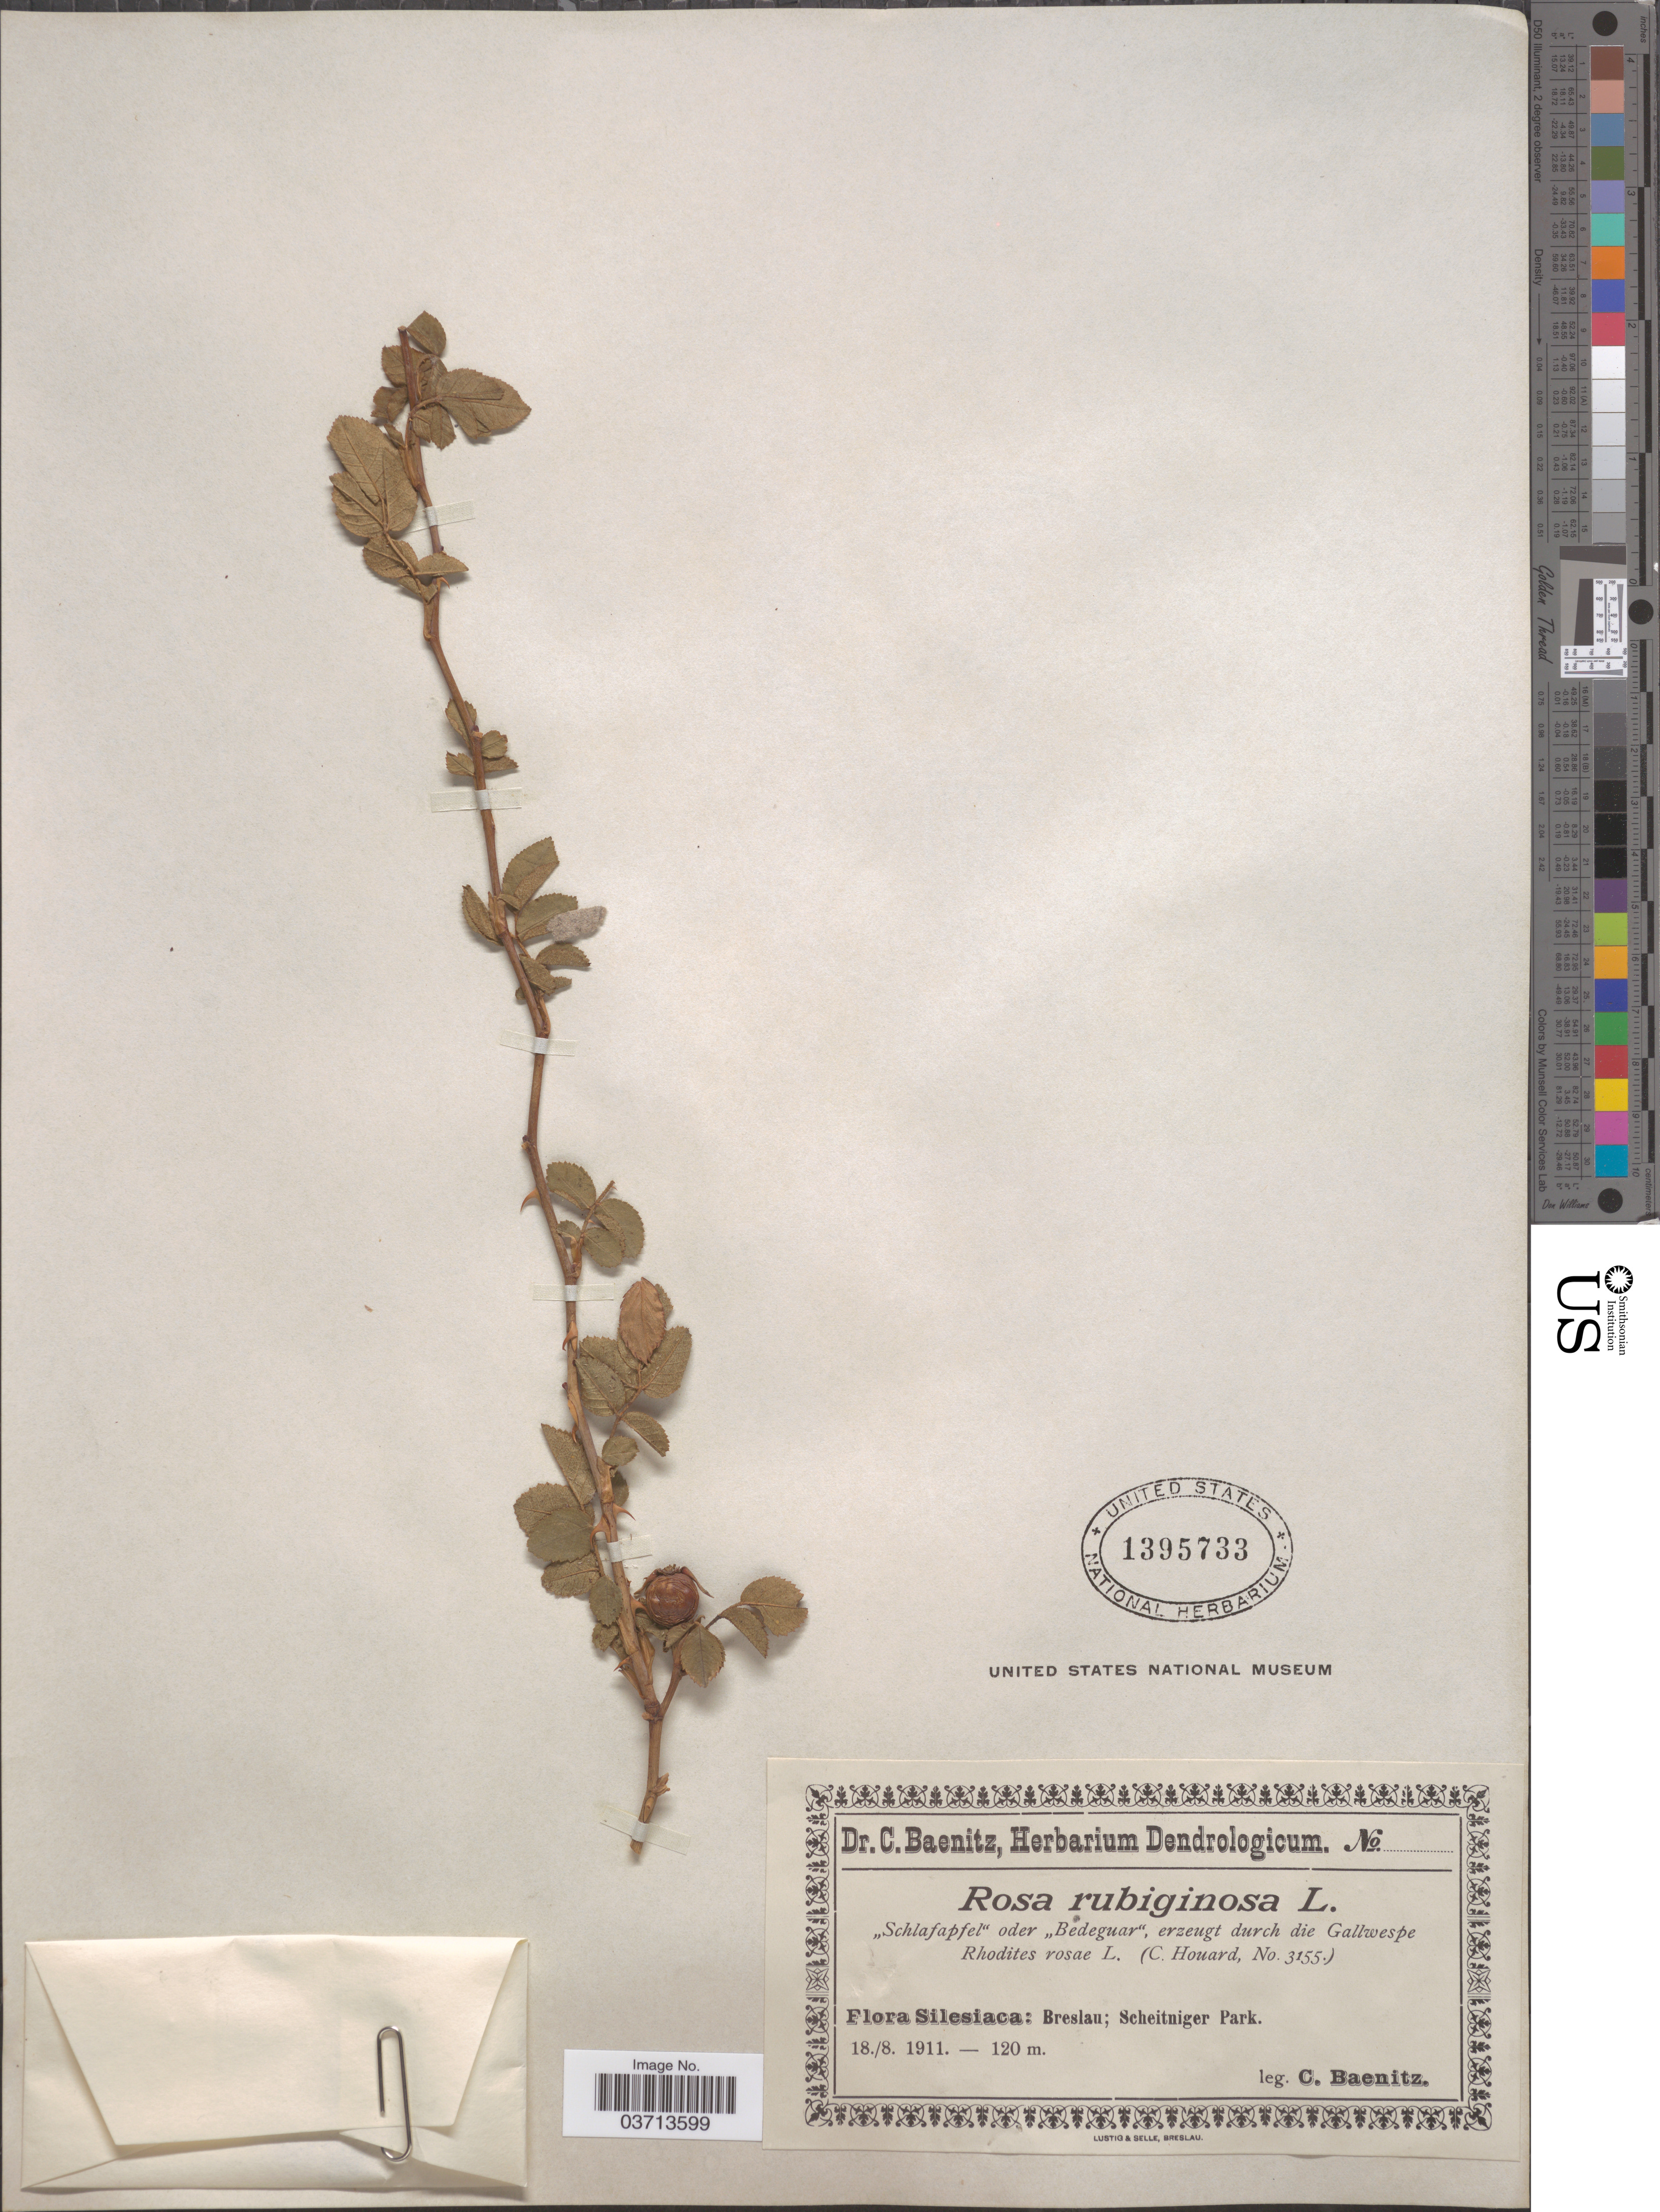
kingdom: Plantae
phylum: Tracheophyta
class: Magnoliopsida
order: Rosales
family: Rosaceae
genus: Rosa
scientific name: Rosa rubiginosa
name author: L.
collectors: C. G. Baenitz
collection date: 1911-08-18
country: Poland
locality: Silesiaca: Breslau; Scheitniger Park.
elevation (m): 120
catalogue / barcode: US 1395733